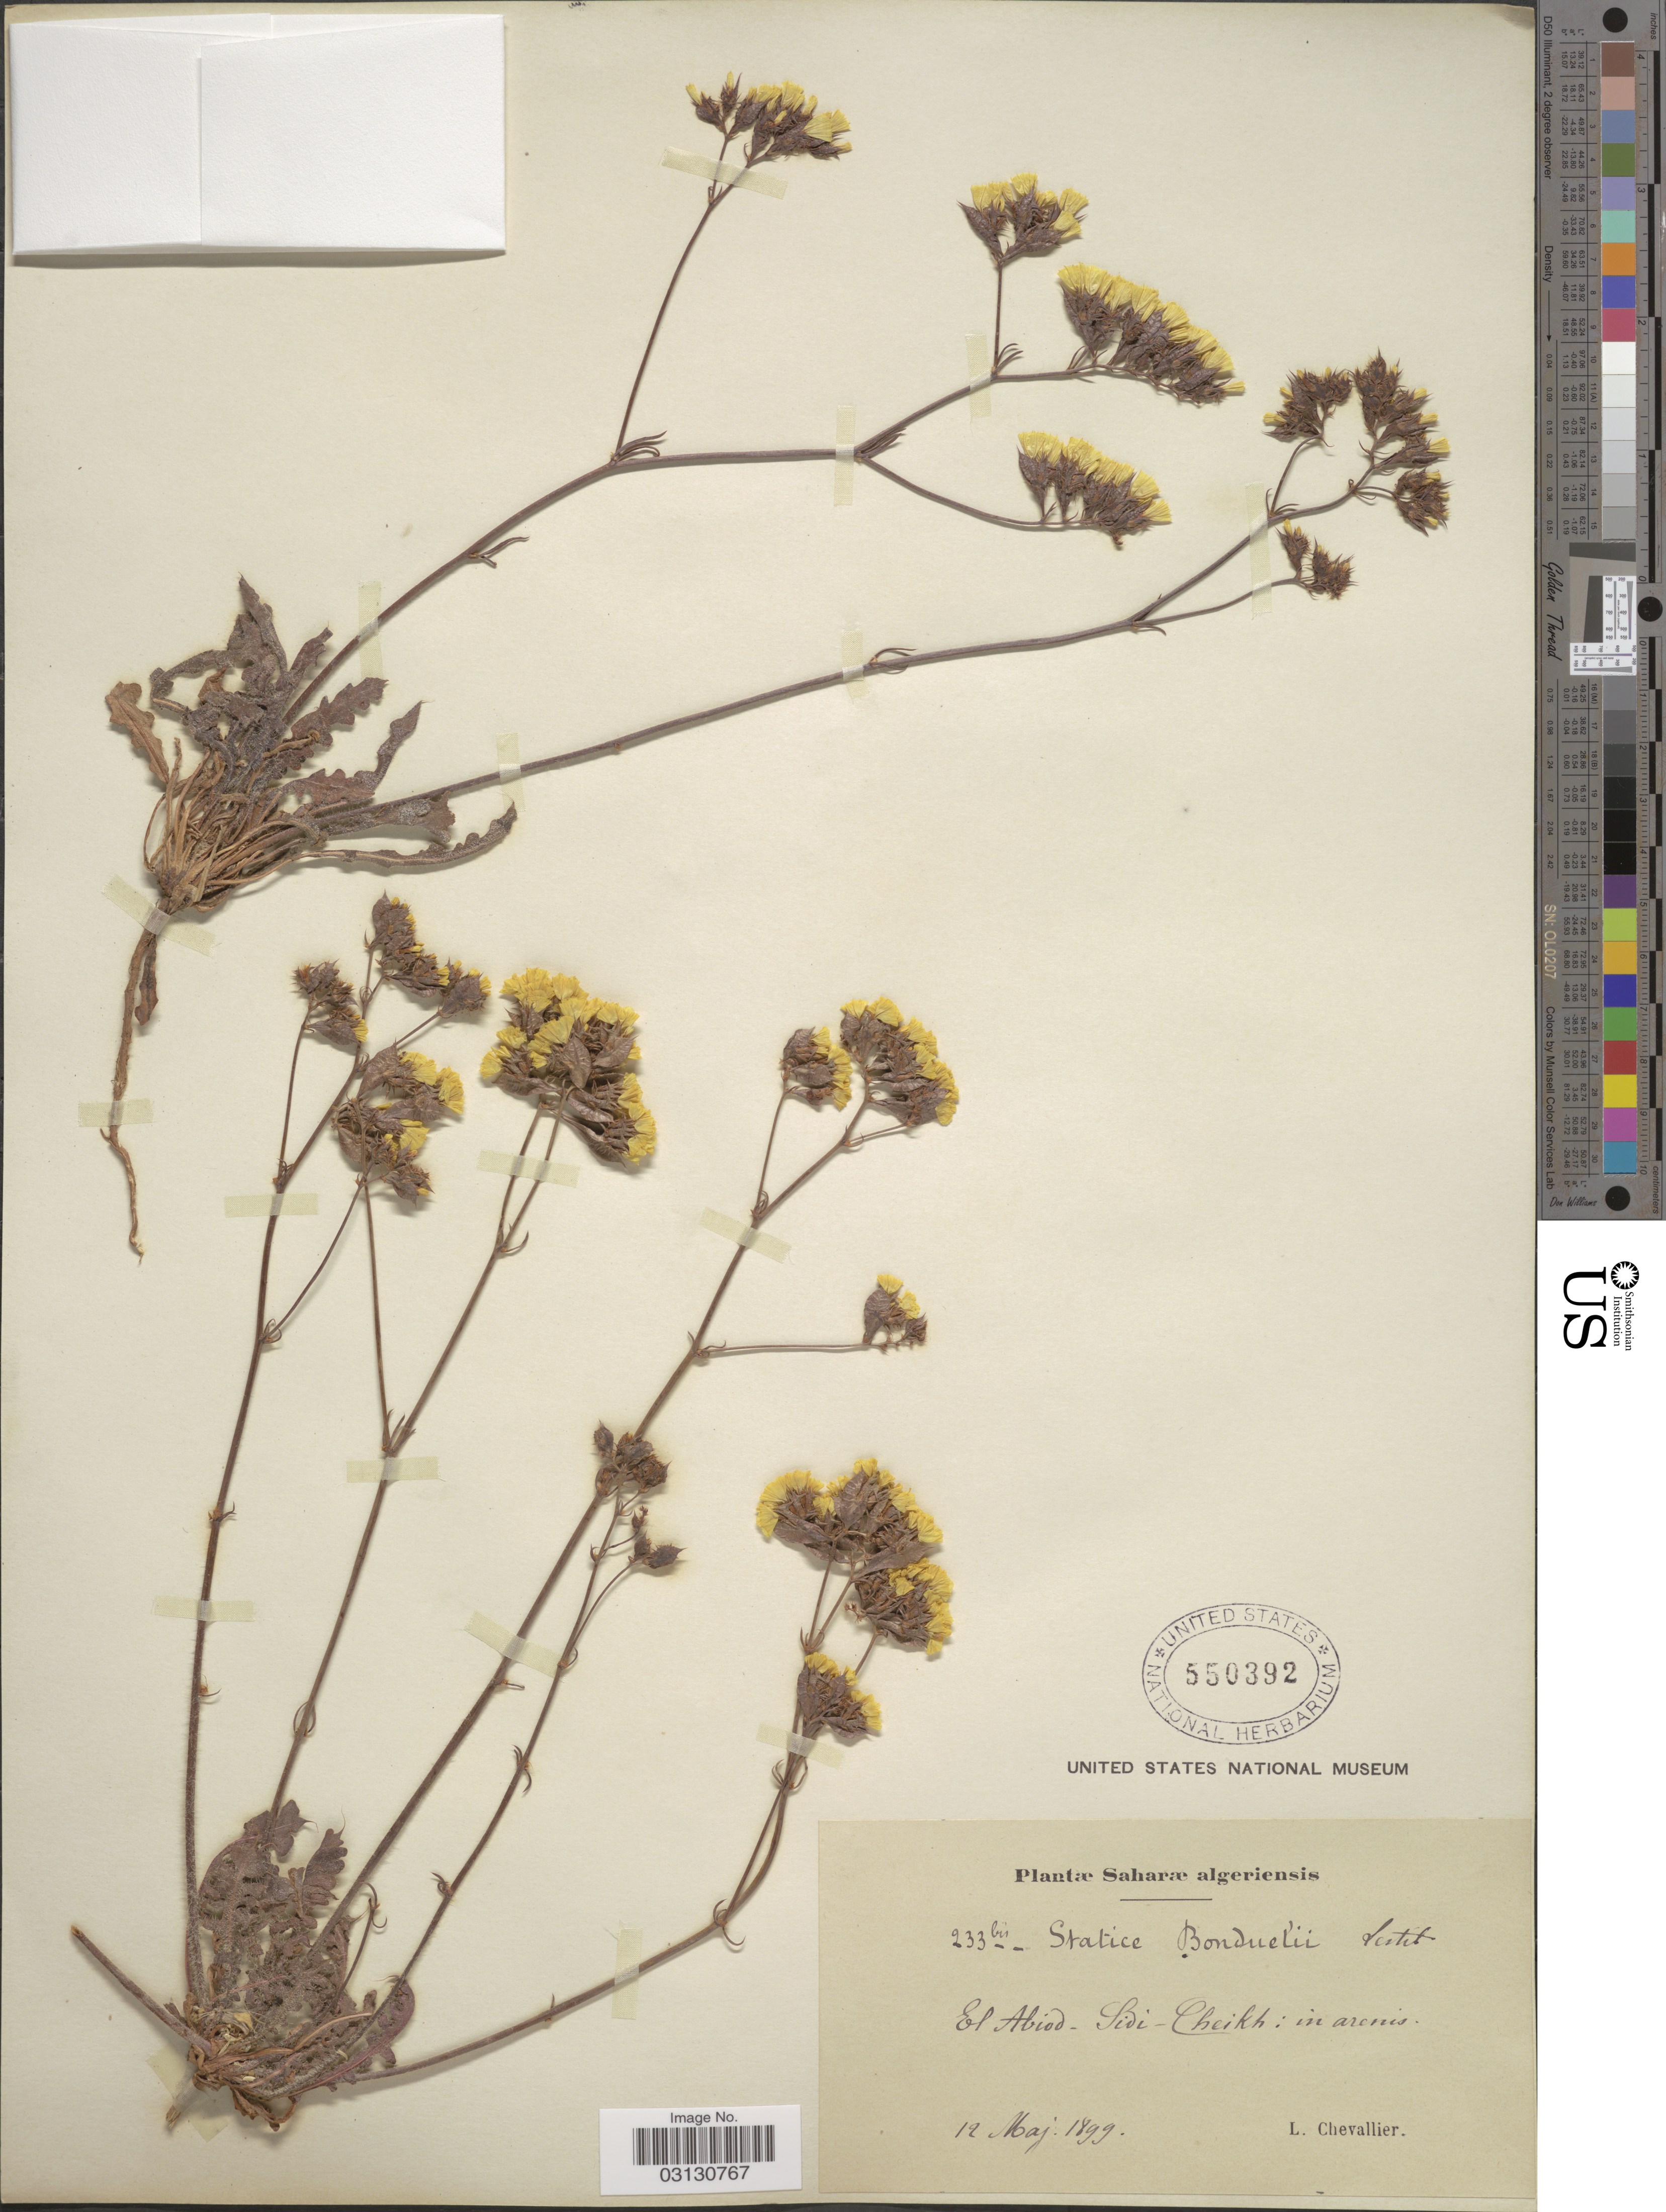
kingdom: Plantae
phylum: Tracheophyta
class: Magnoliopsida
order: Caryophyllales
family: Plumbaginaceae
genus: Limonium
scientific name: Limonium bonduellei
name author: (T.Lestib.) Kuntze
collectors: L. Chevalier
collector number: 233bis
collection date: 1899-05-12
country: Algeria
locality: Saharæ algeriensis, El Abiod, Sidi, Cheikh: in arenis.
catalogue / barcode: US 550392